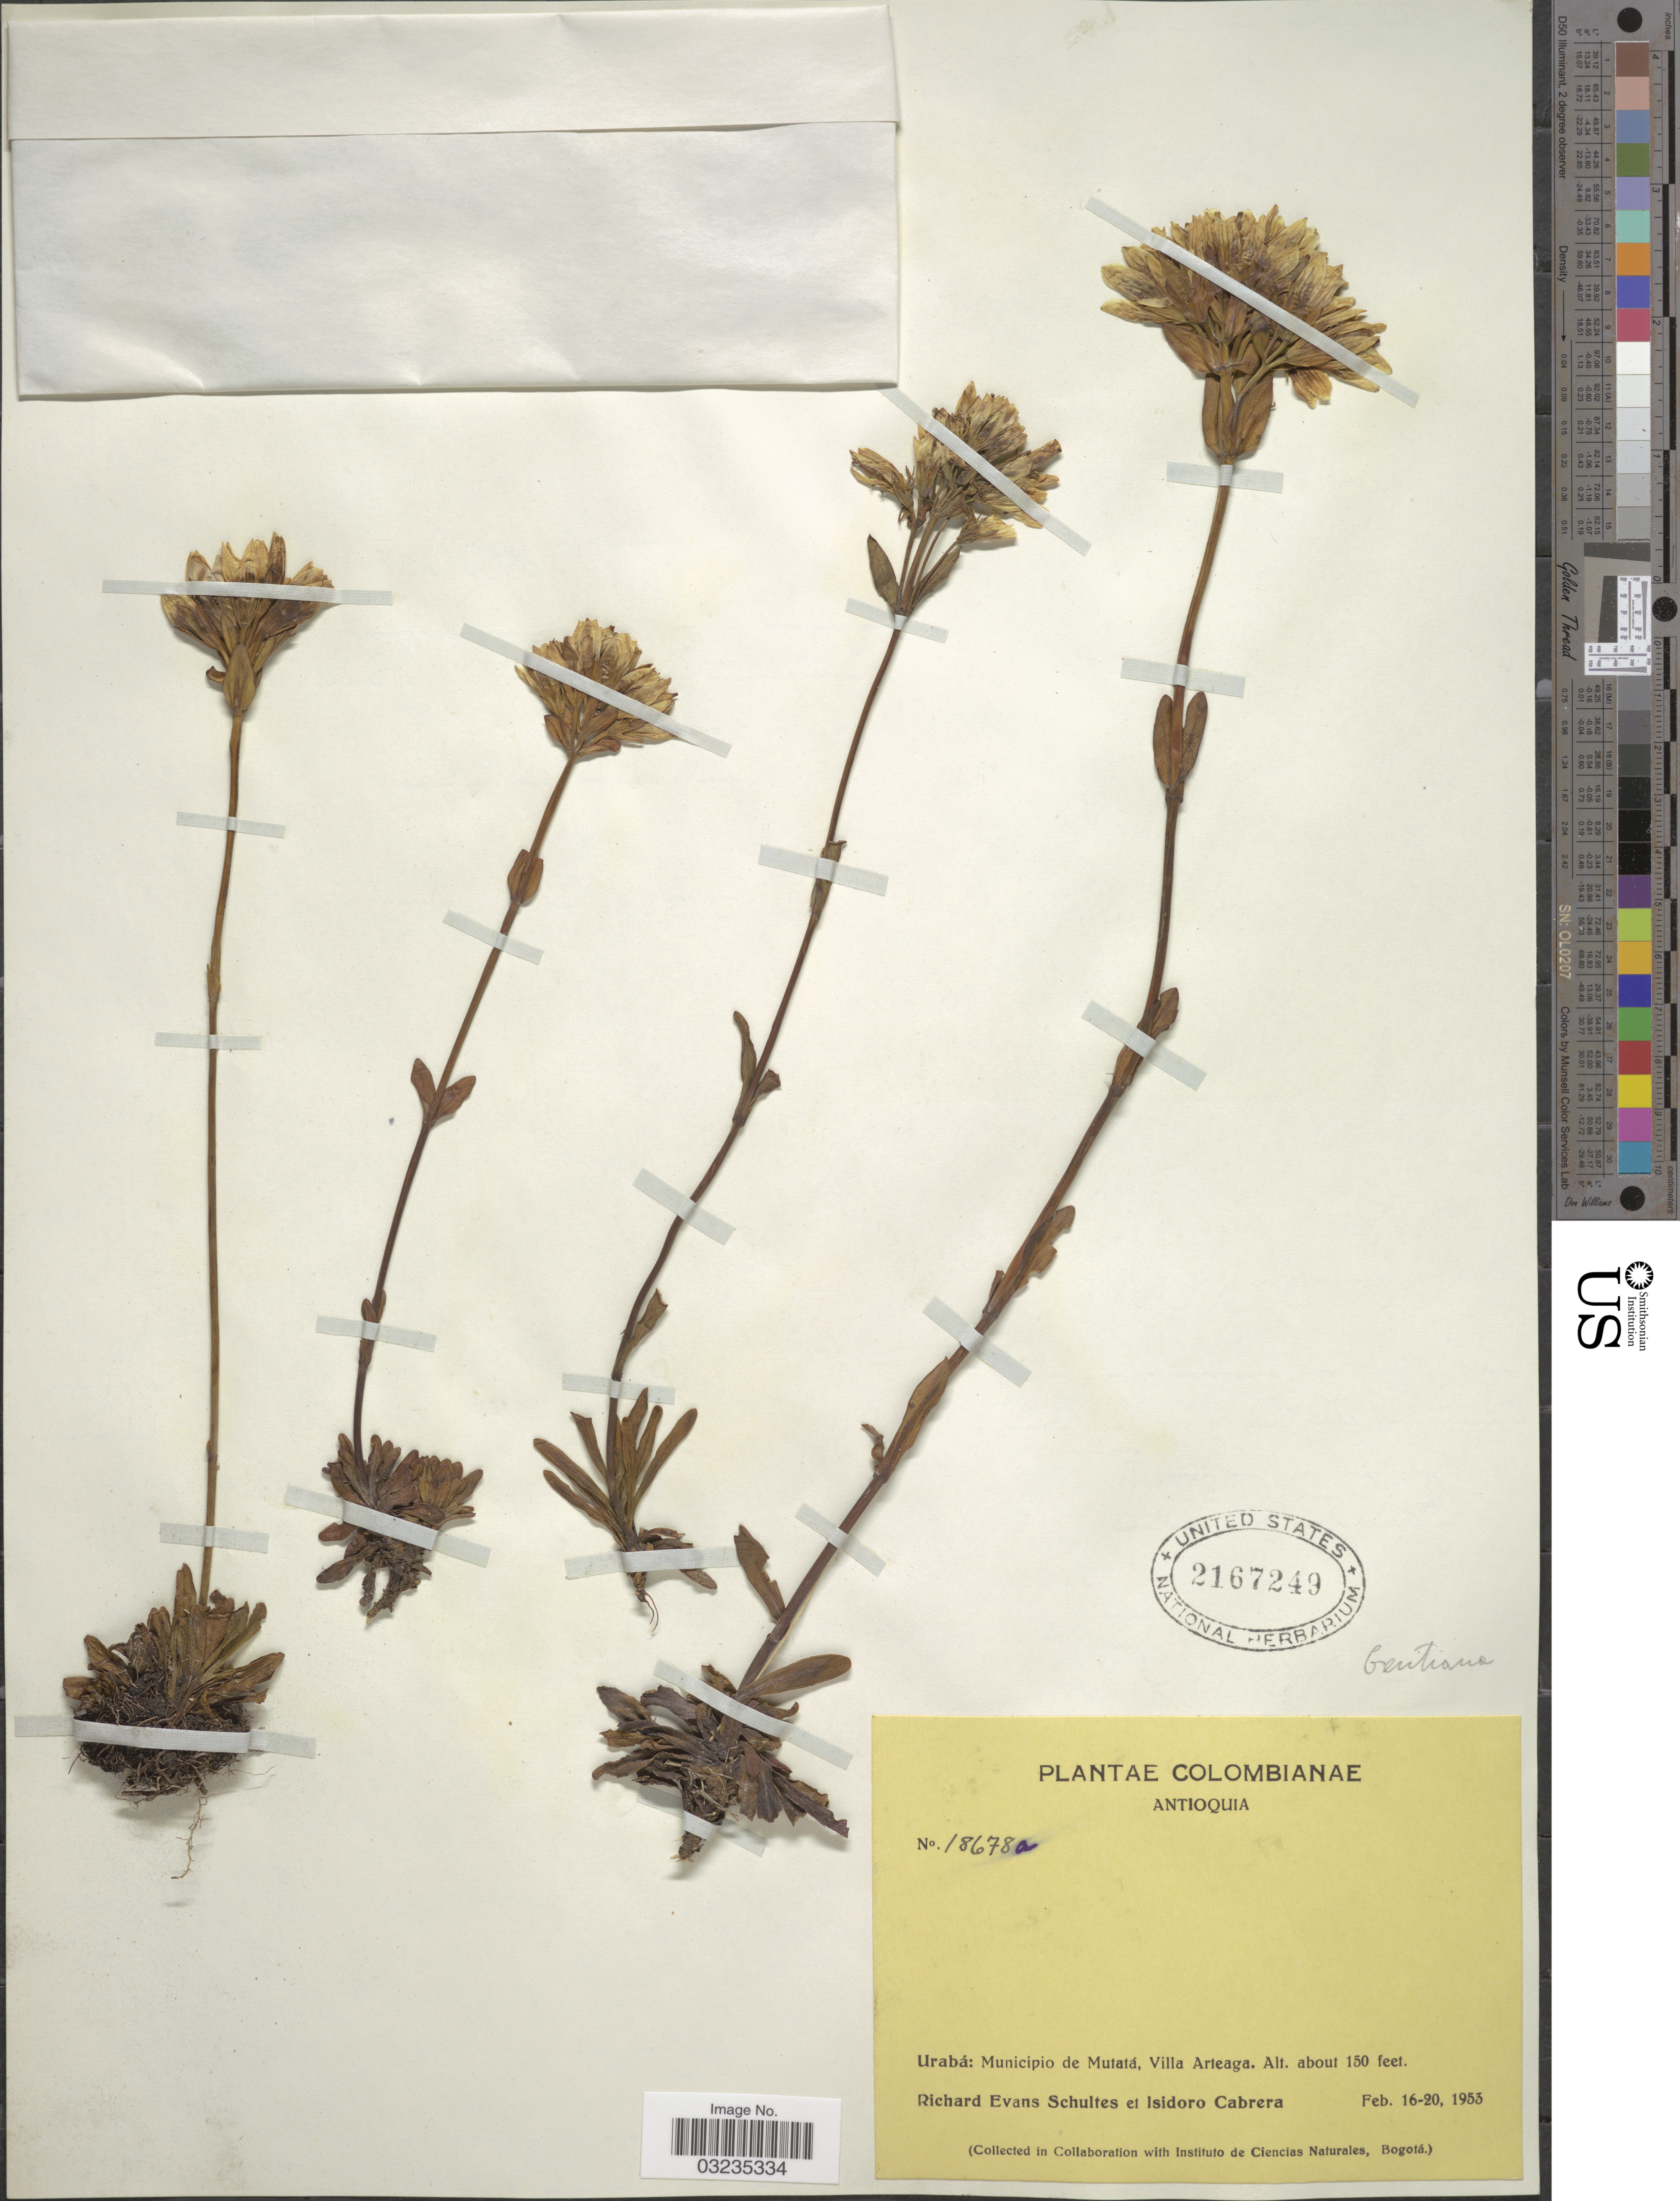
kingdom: Plantae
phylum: Tracheophyta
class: Magnoliopsida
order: Gentianales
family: Gentianaceae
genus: Gentiana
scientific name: Gentiana sp.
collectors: R. E. Schultes & I. Cabrera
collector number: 18678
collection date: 1953-02-16/1953-02-20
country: Colombia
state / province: Antioquia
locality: Urabá: Municipio de Mutatá, Villa Arteaga.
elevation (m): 46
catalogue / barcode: US 2167249